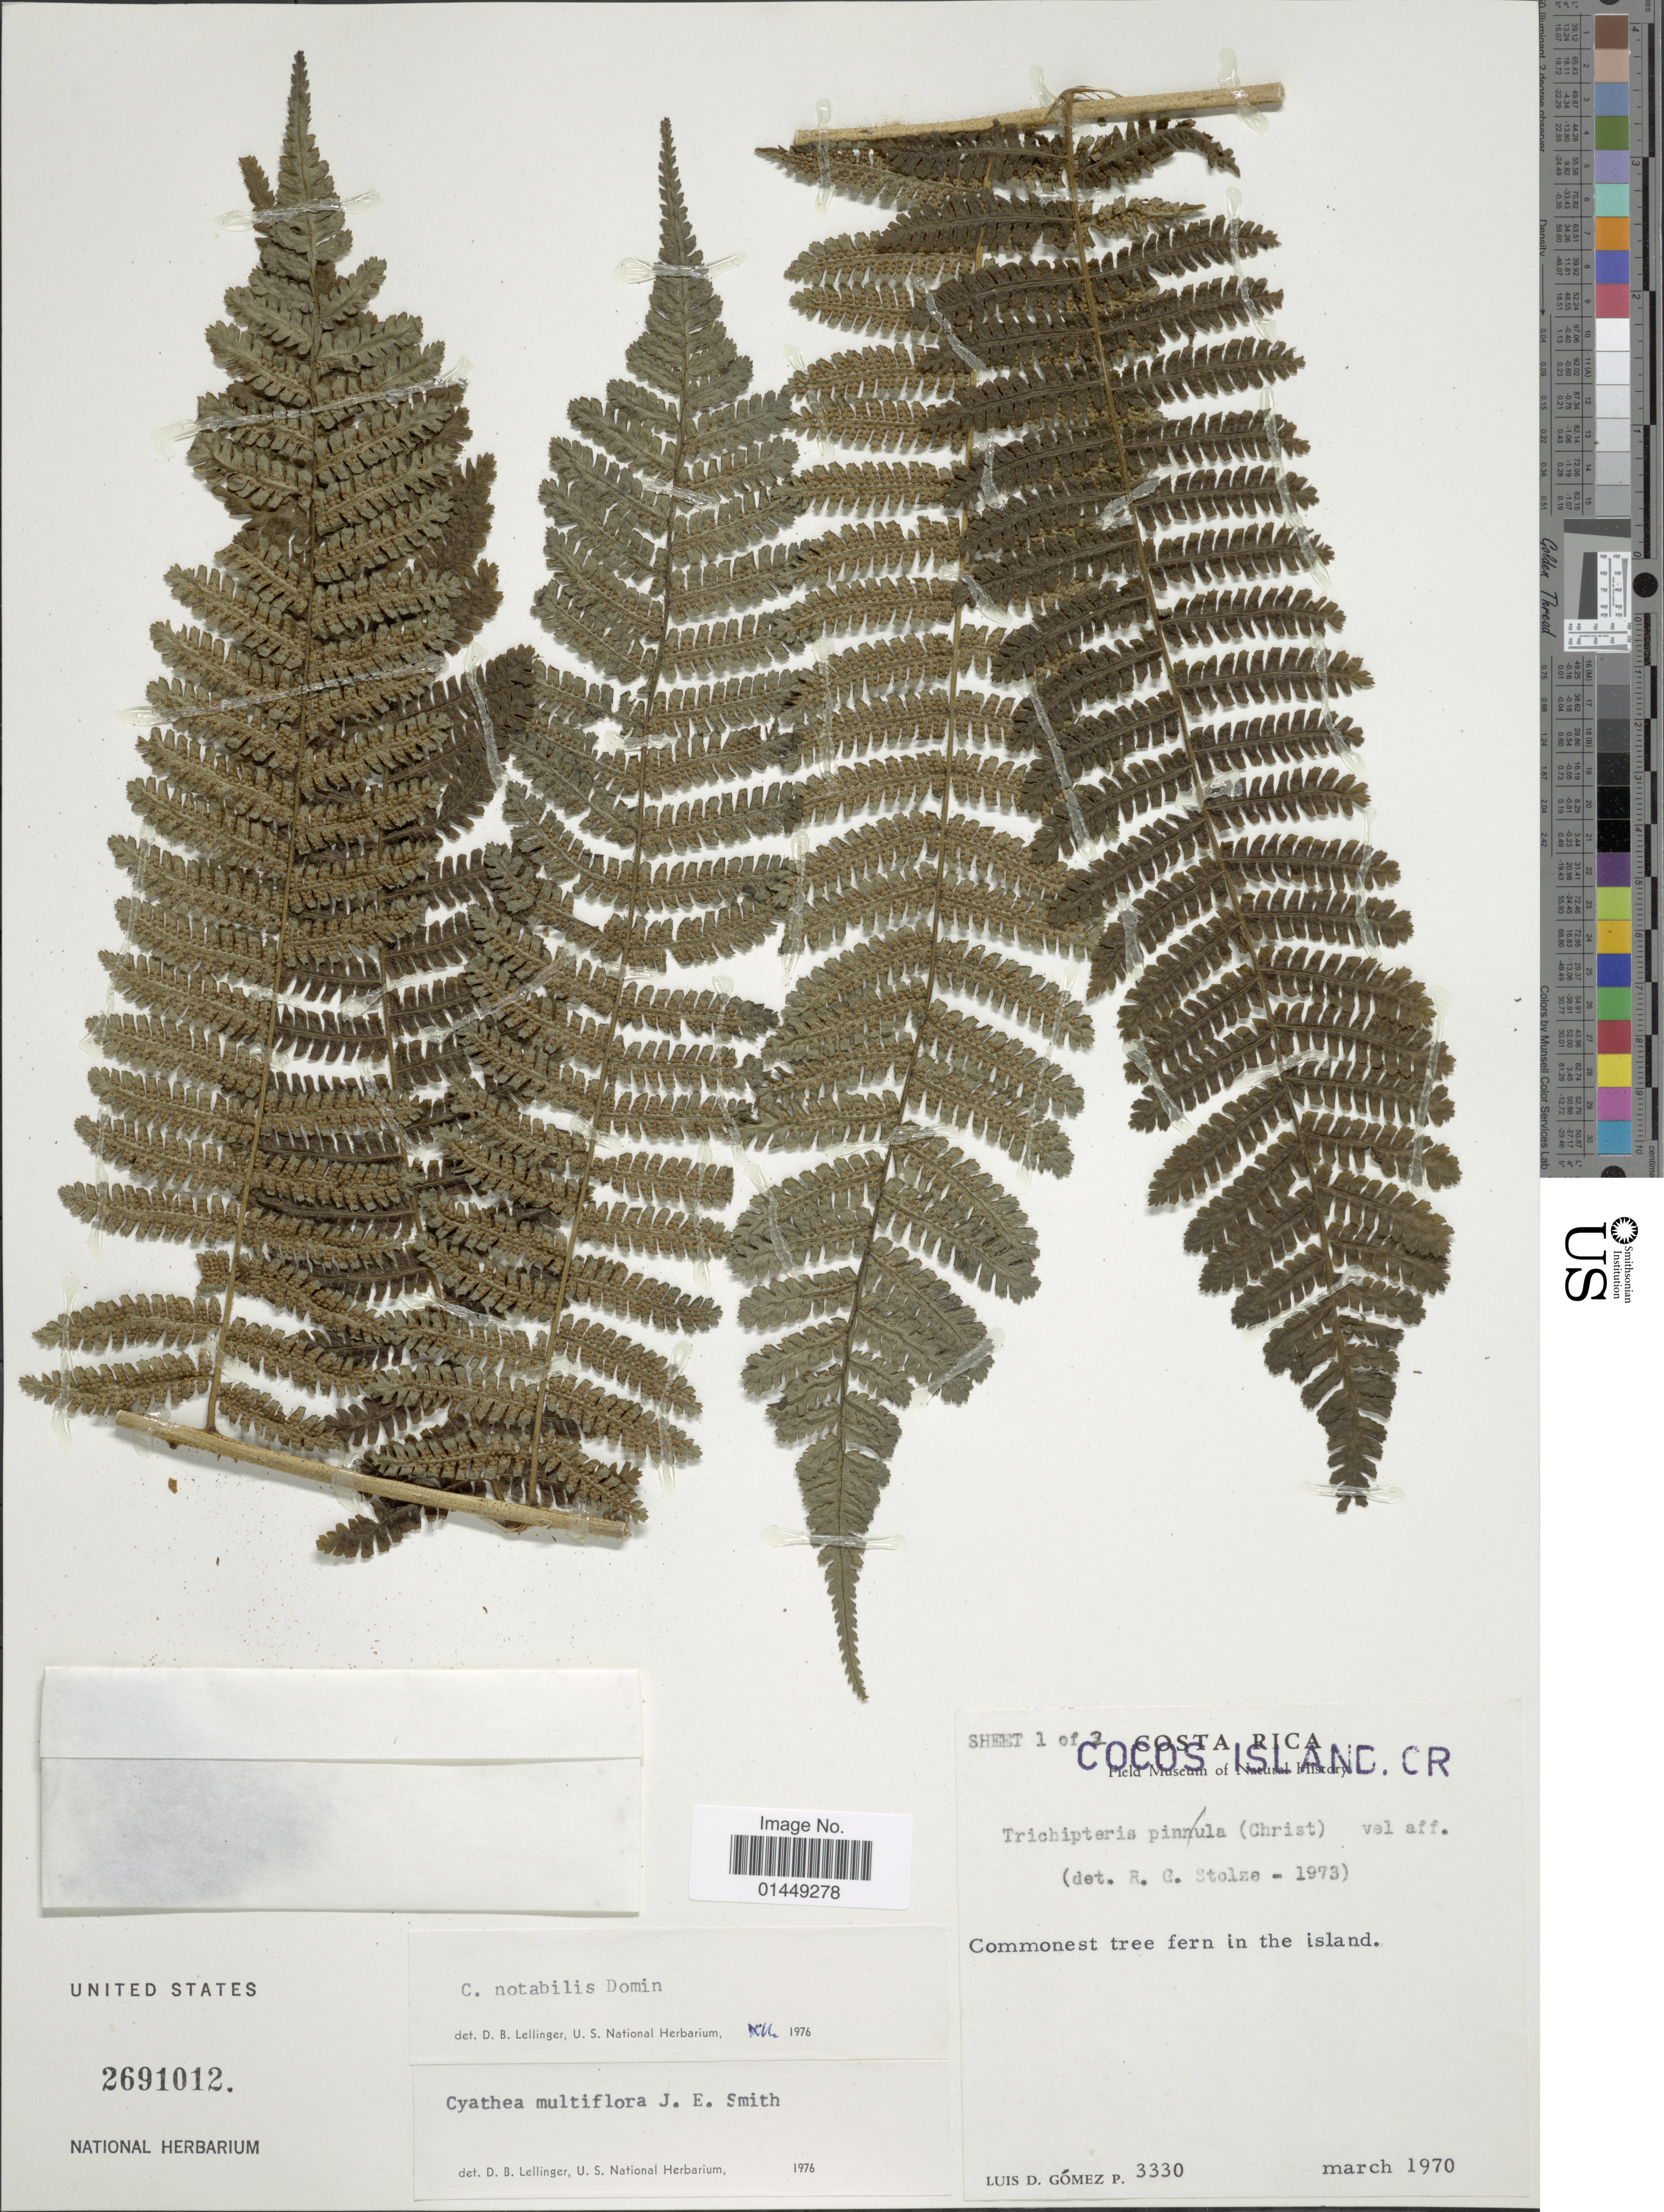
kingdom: Plantae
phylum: Tracheophyta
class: Polypodiopsida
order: Cyatheales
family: Cyatheaceae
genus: Cyathea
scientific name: Cyathea notabilis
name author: Domin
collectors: L. D. Gómez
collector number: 3330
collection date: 1970-03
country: Costa Rica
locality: Cocos Island, C.R. Commonest tree fern of the island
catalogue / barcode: US 2691012